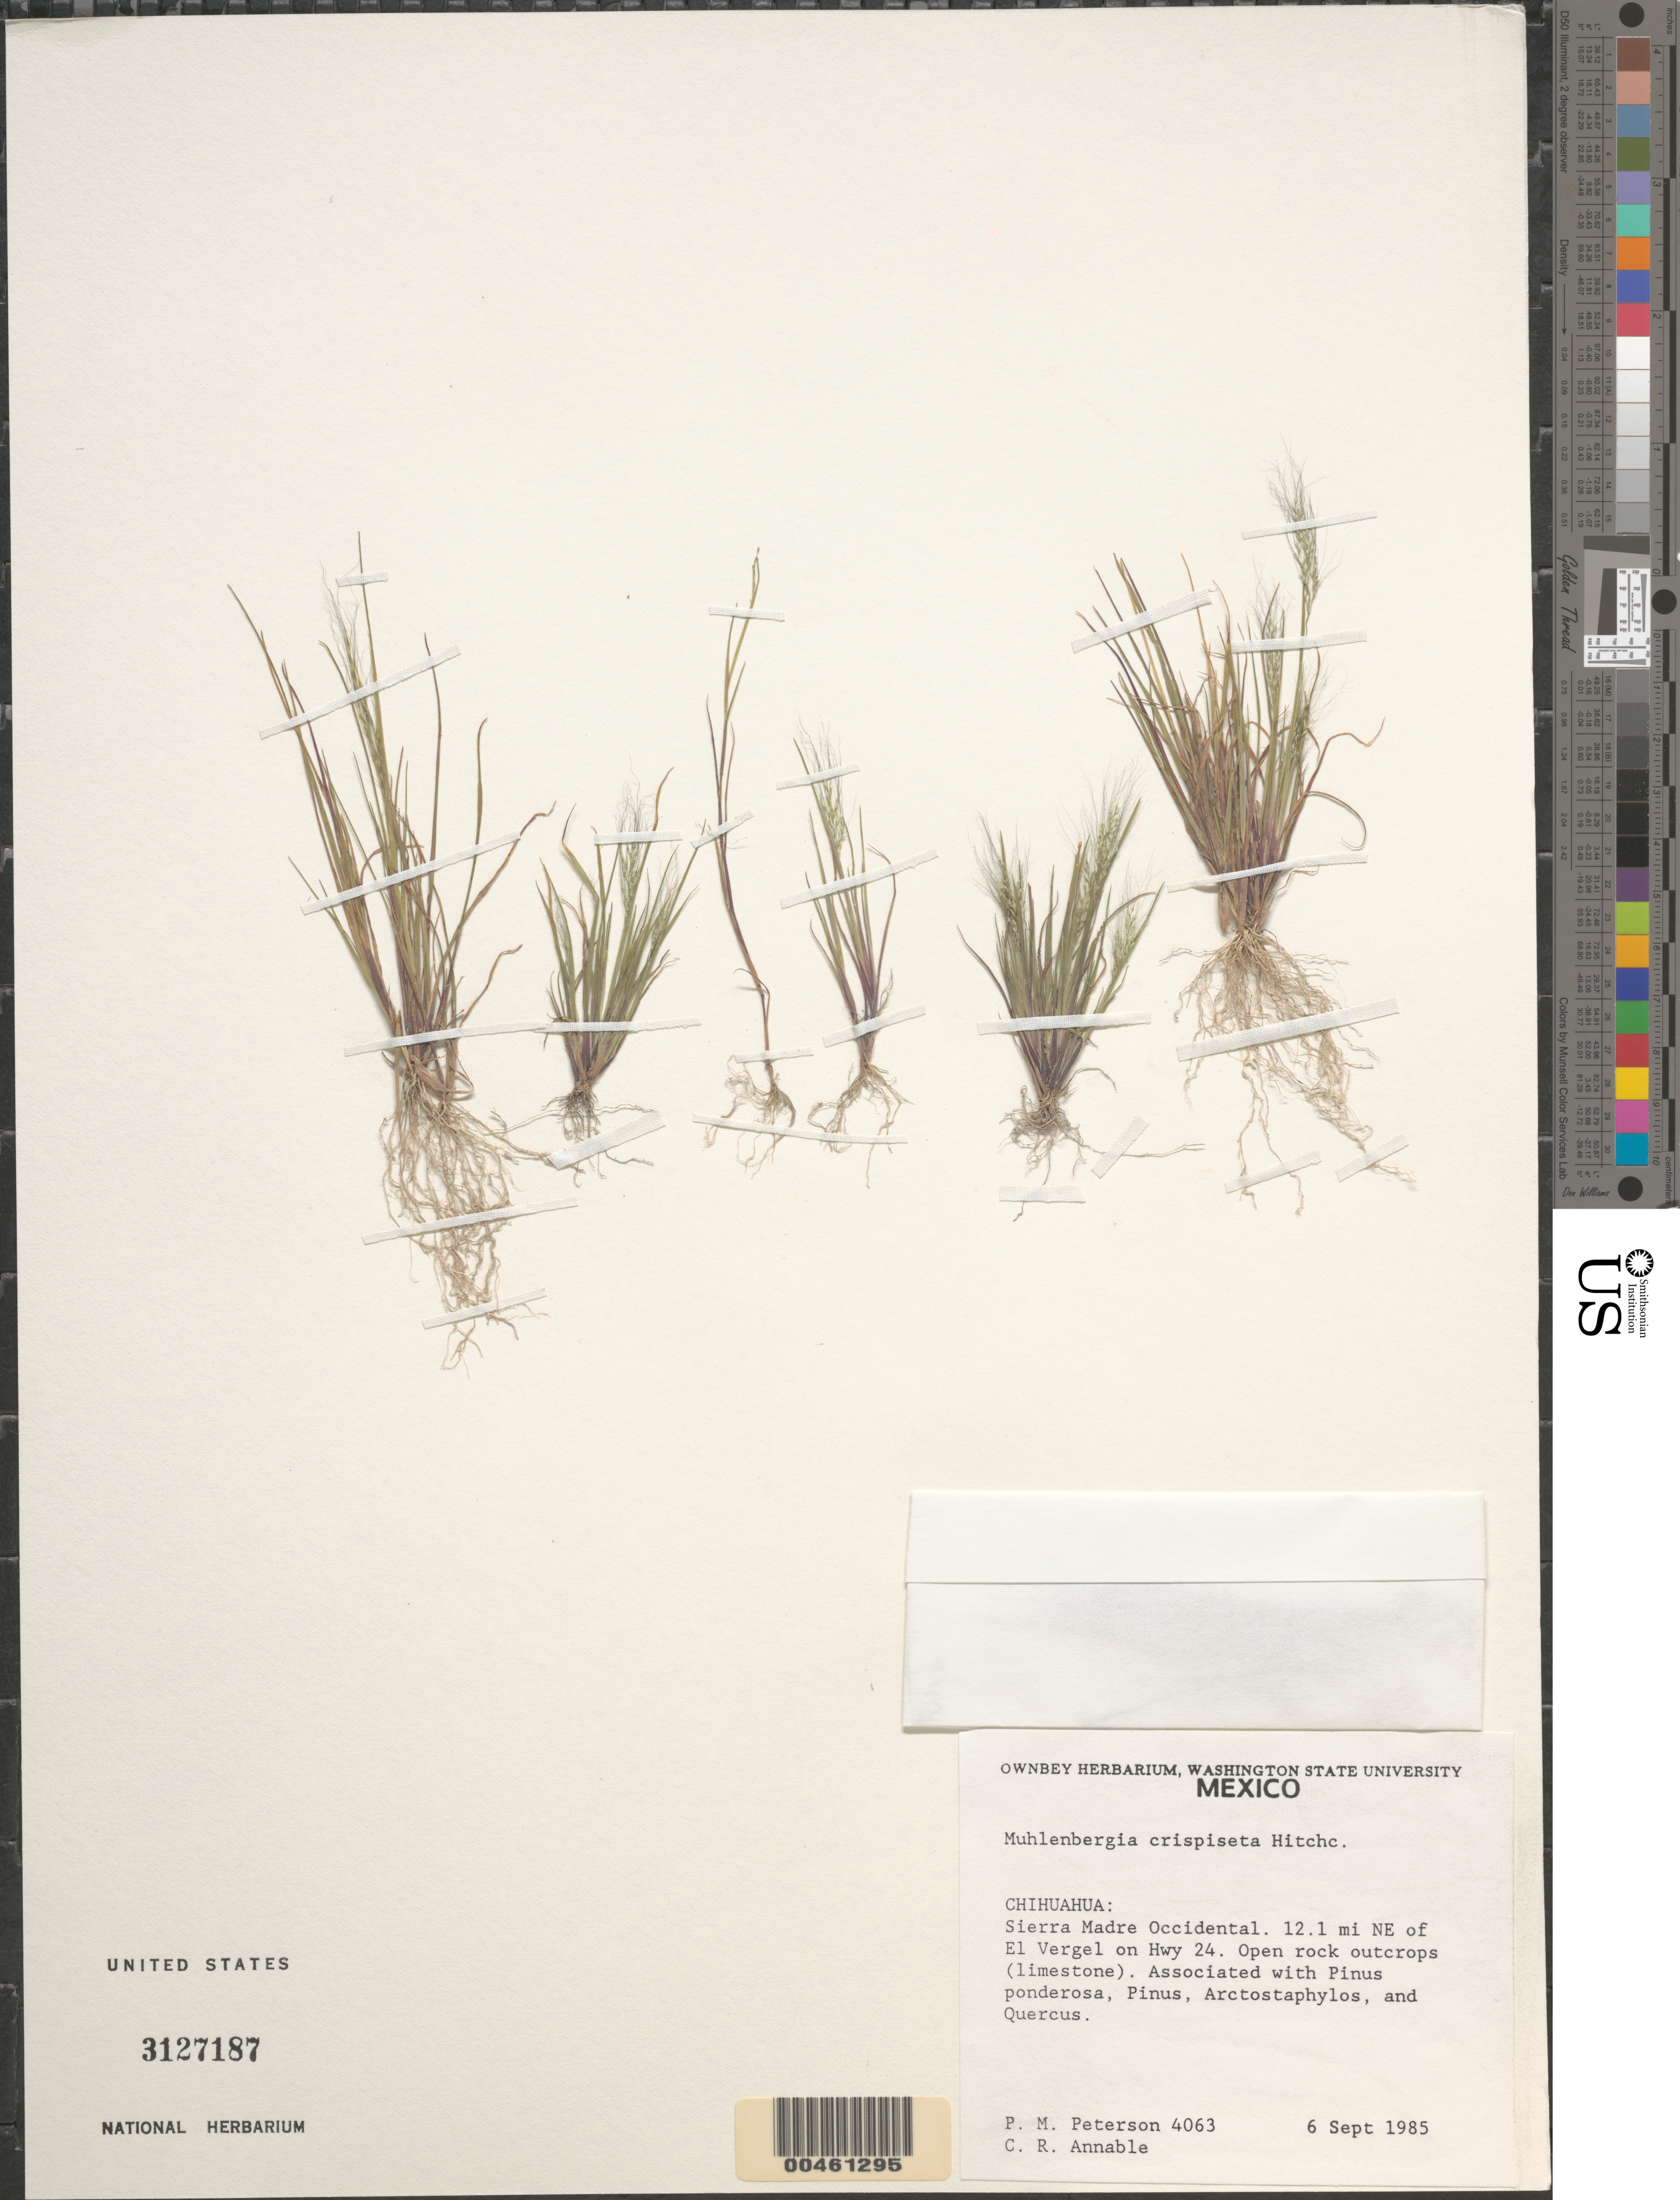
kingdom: Plantae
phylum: Tracheophyta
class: Liliopsida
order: Poales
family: Poaceae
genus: Muhlenbergia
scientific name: Muhlenbergia crispiseta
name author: Hitchc.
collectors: P. M. Peterson & C. R. Annable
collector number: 04063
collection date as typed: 06 Sep 1985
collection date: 1985-09-06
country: Mexico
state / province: Chihuahua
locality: Sierra Madre Occidental, 12.1 miles NE of El Vergel on Hwy 24.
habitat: Open limestone rock outcrops, associated with Pinus ponderosa, Pinus sp., Arctostaphylos and Quercus.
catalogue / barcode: US 3127187